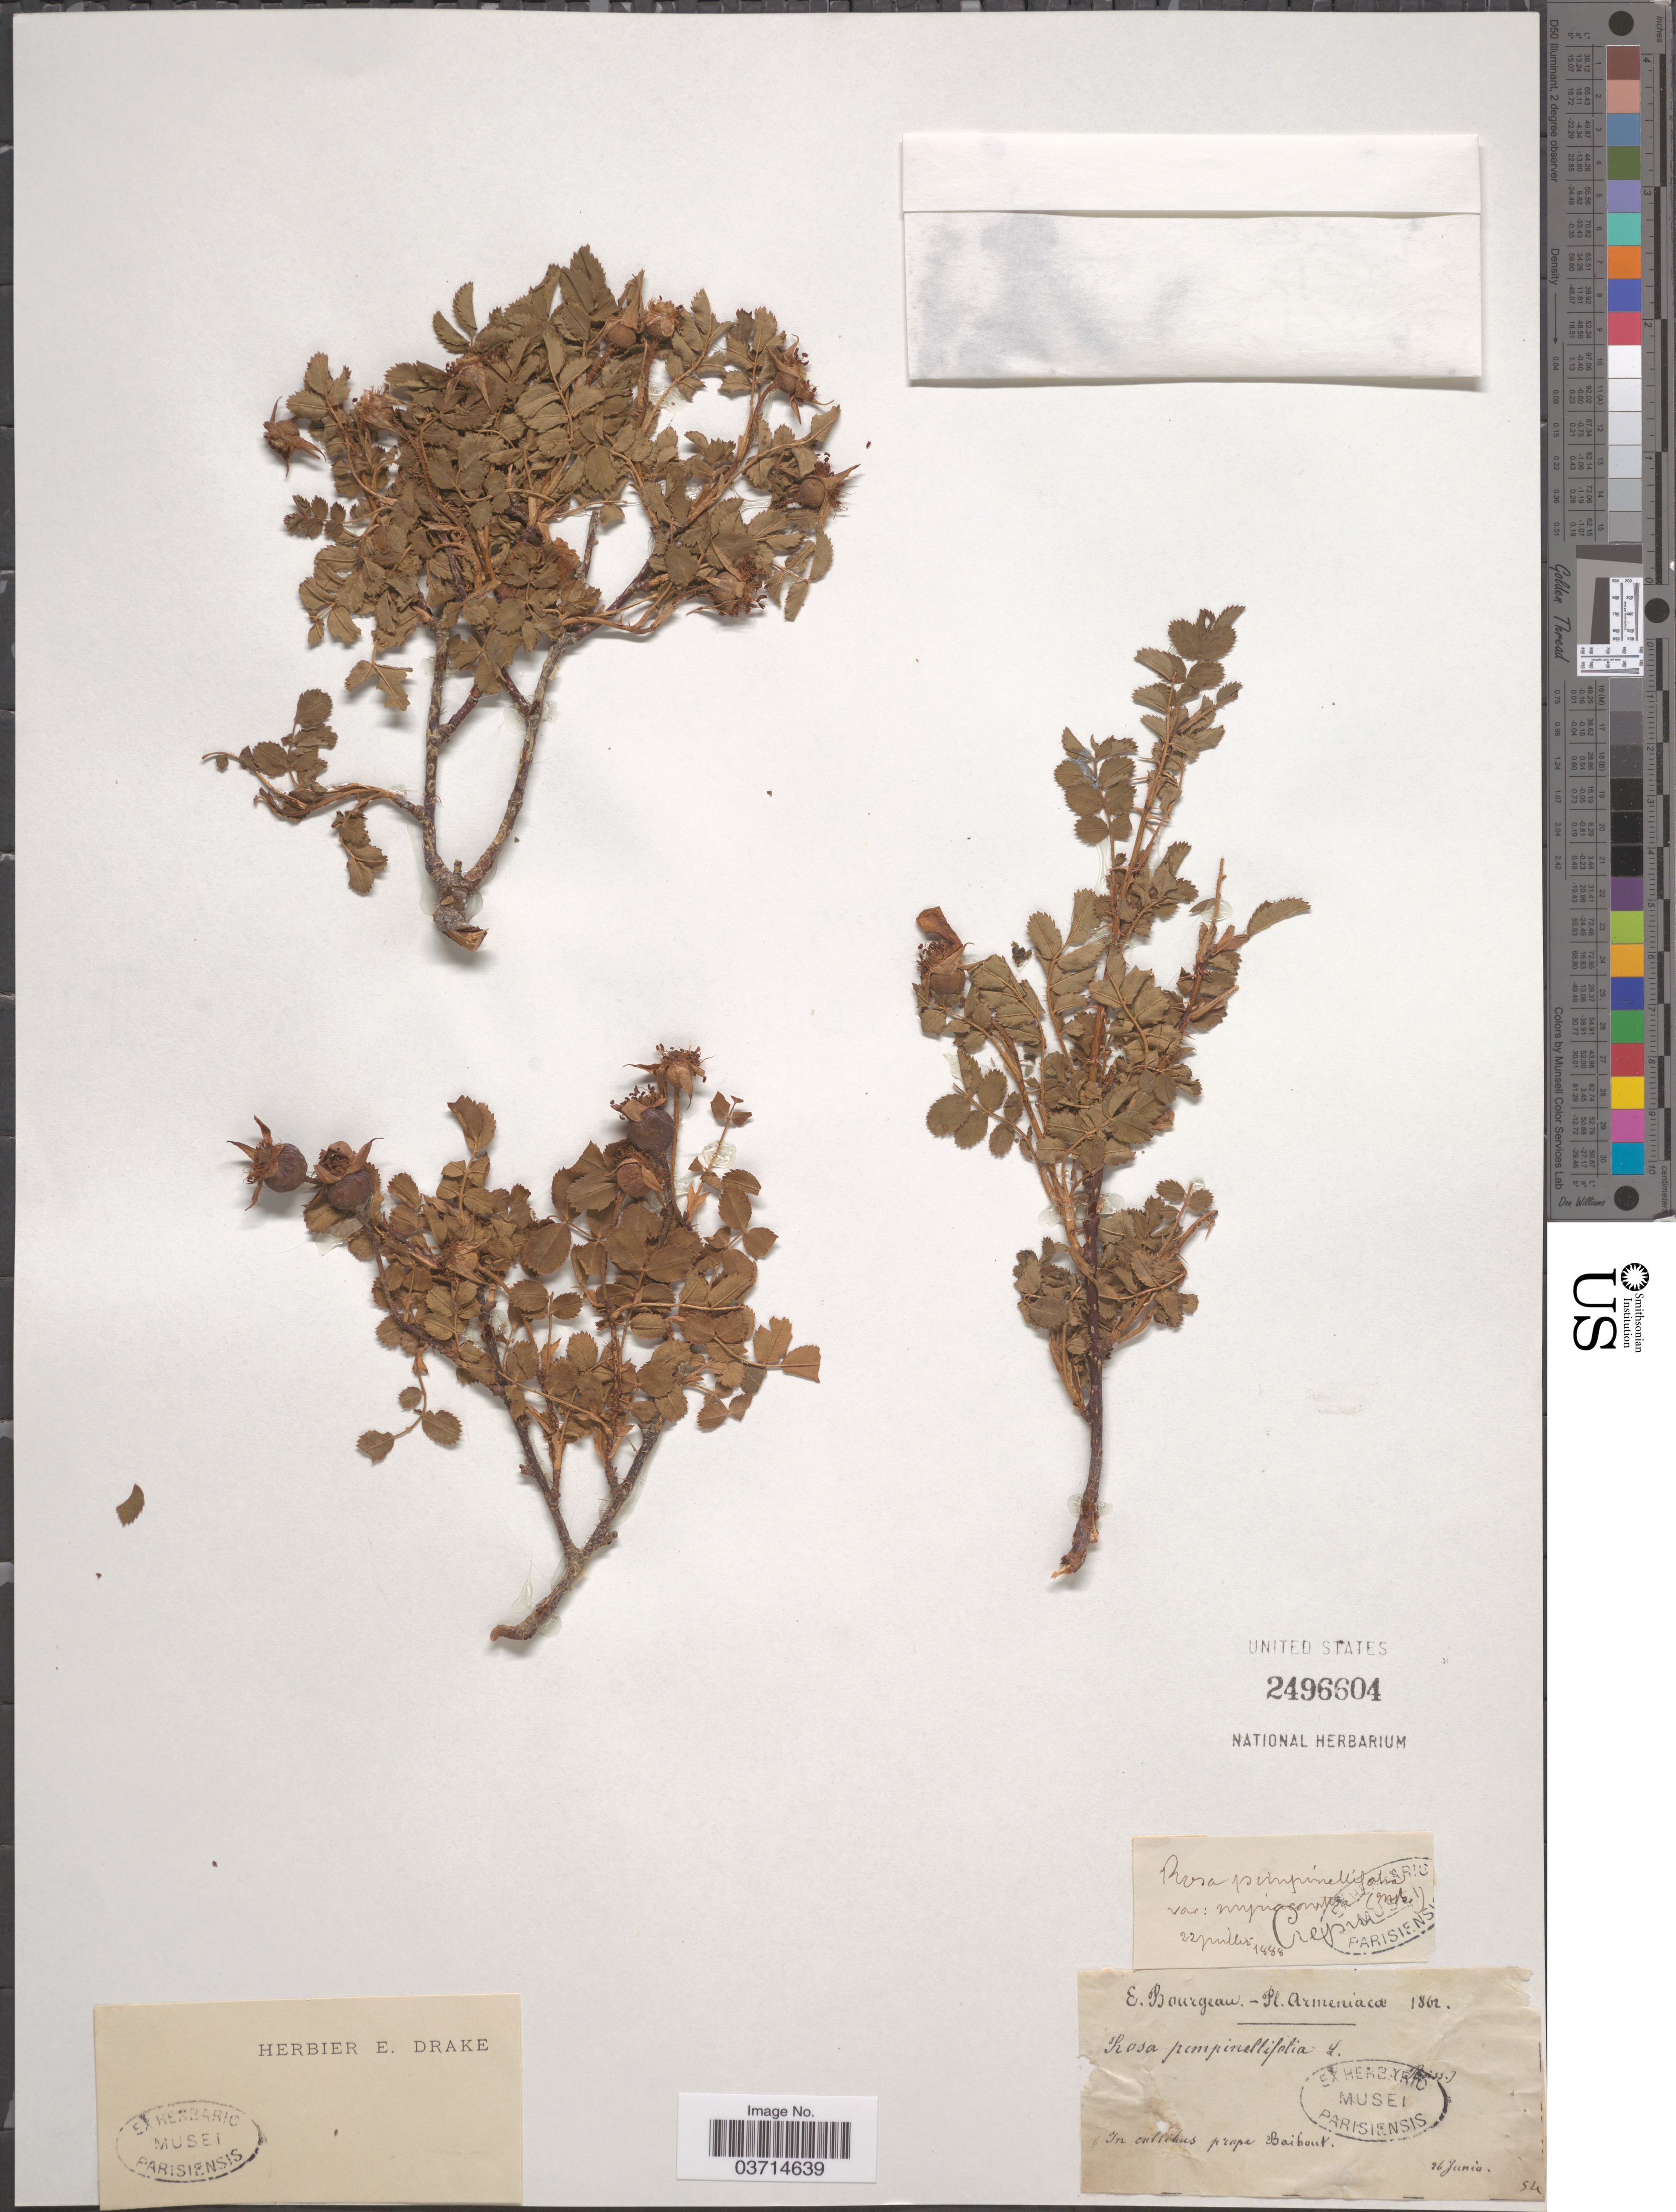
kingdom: Plantae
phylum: Tracheophyta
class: Magnoliopsida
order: Rosales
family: Rosaceae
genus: Rosa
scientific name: Rosa pimpinellifolia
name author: L.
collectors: E. Bourgeau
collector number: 54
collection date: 1862-06-26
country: Turkey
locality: In collibus prope Baibout.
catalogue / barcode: US 2496604